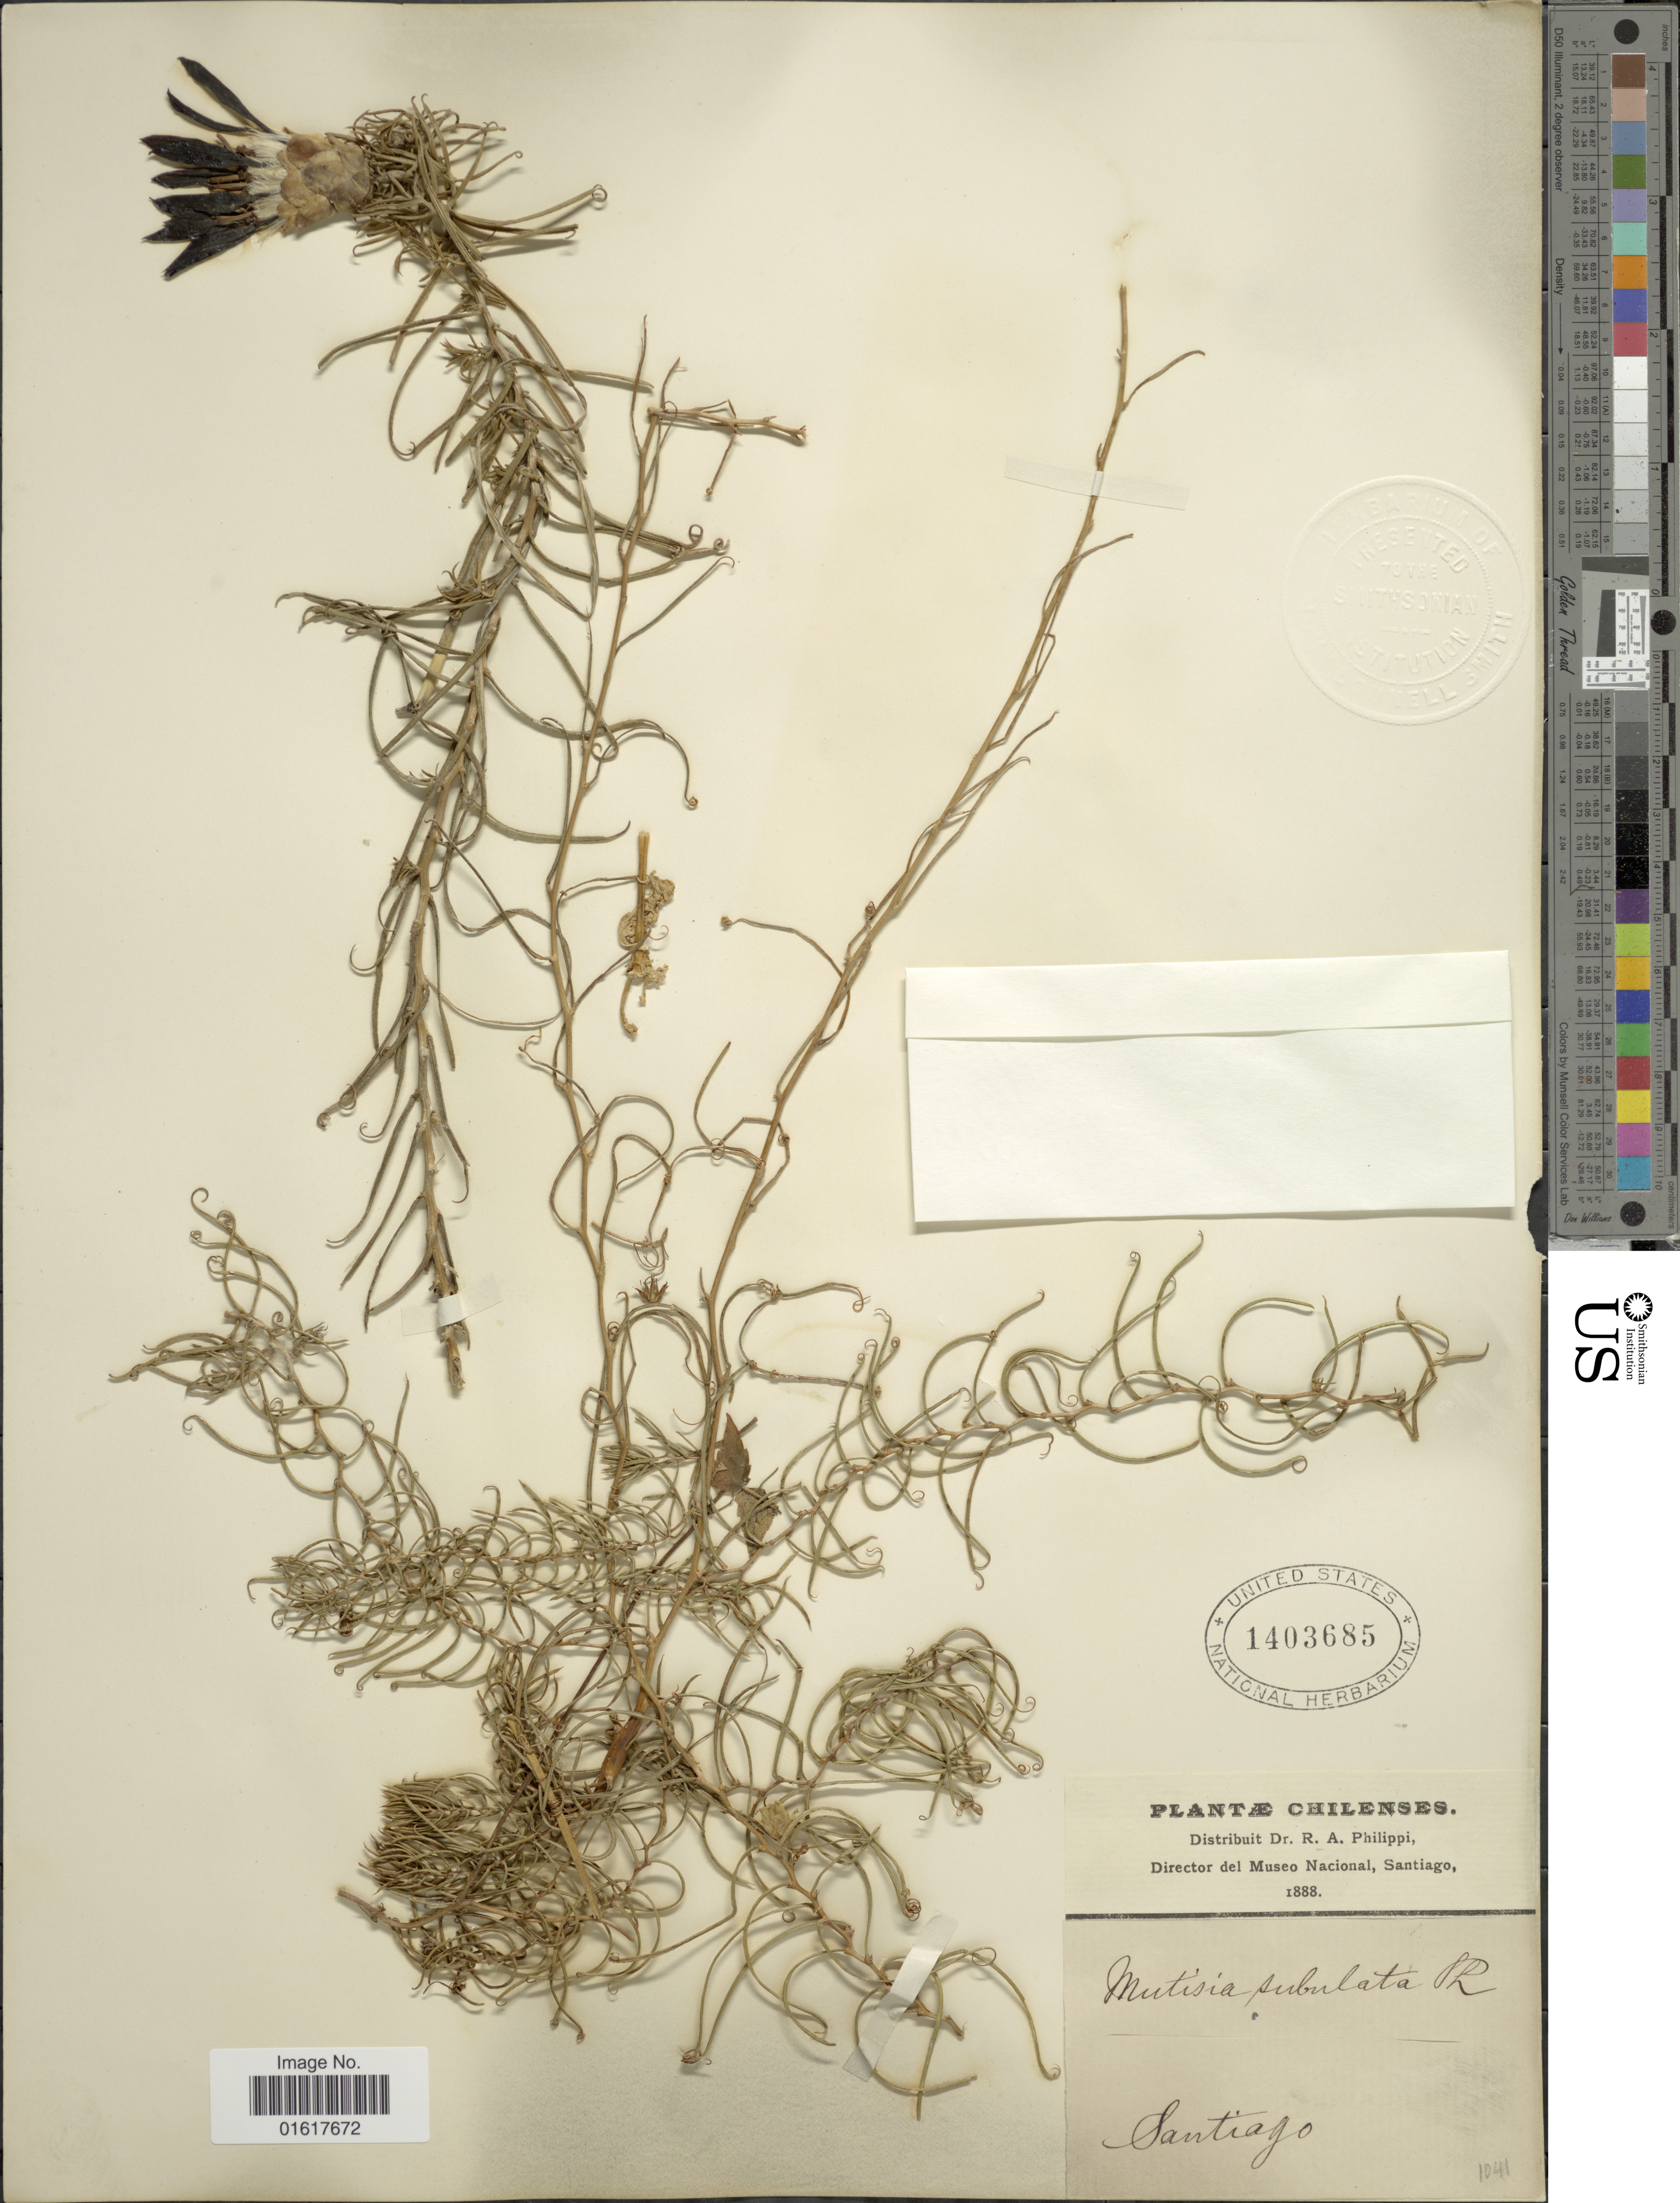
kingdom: Plantae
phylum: Tracheophyta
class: Magnoliopsida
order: Asterales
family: Asteraceae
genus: Mutisia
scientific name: Mutisia subulata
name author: Ruiz & Pav.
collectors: R. A. Philippi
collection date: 1888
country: Chile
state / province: Región Metropolitana (RM)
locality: Santiago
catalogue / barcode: US 1403685